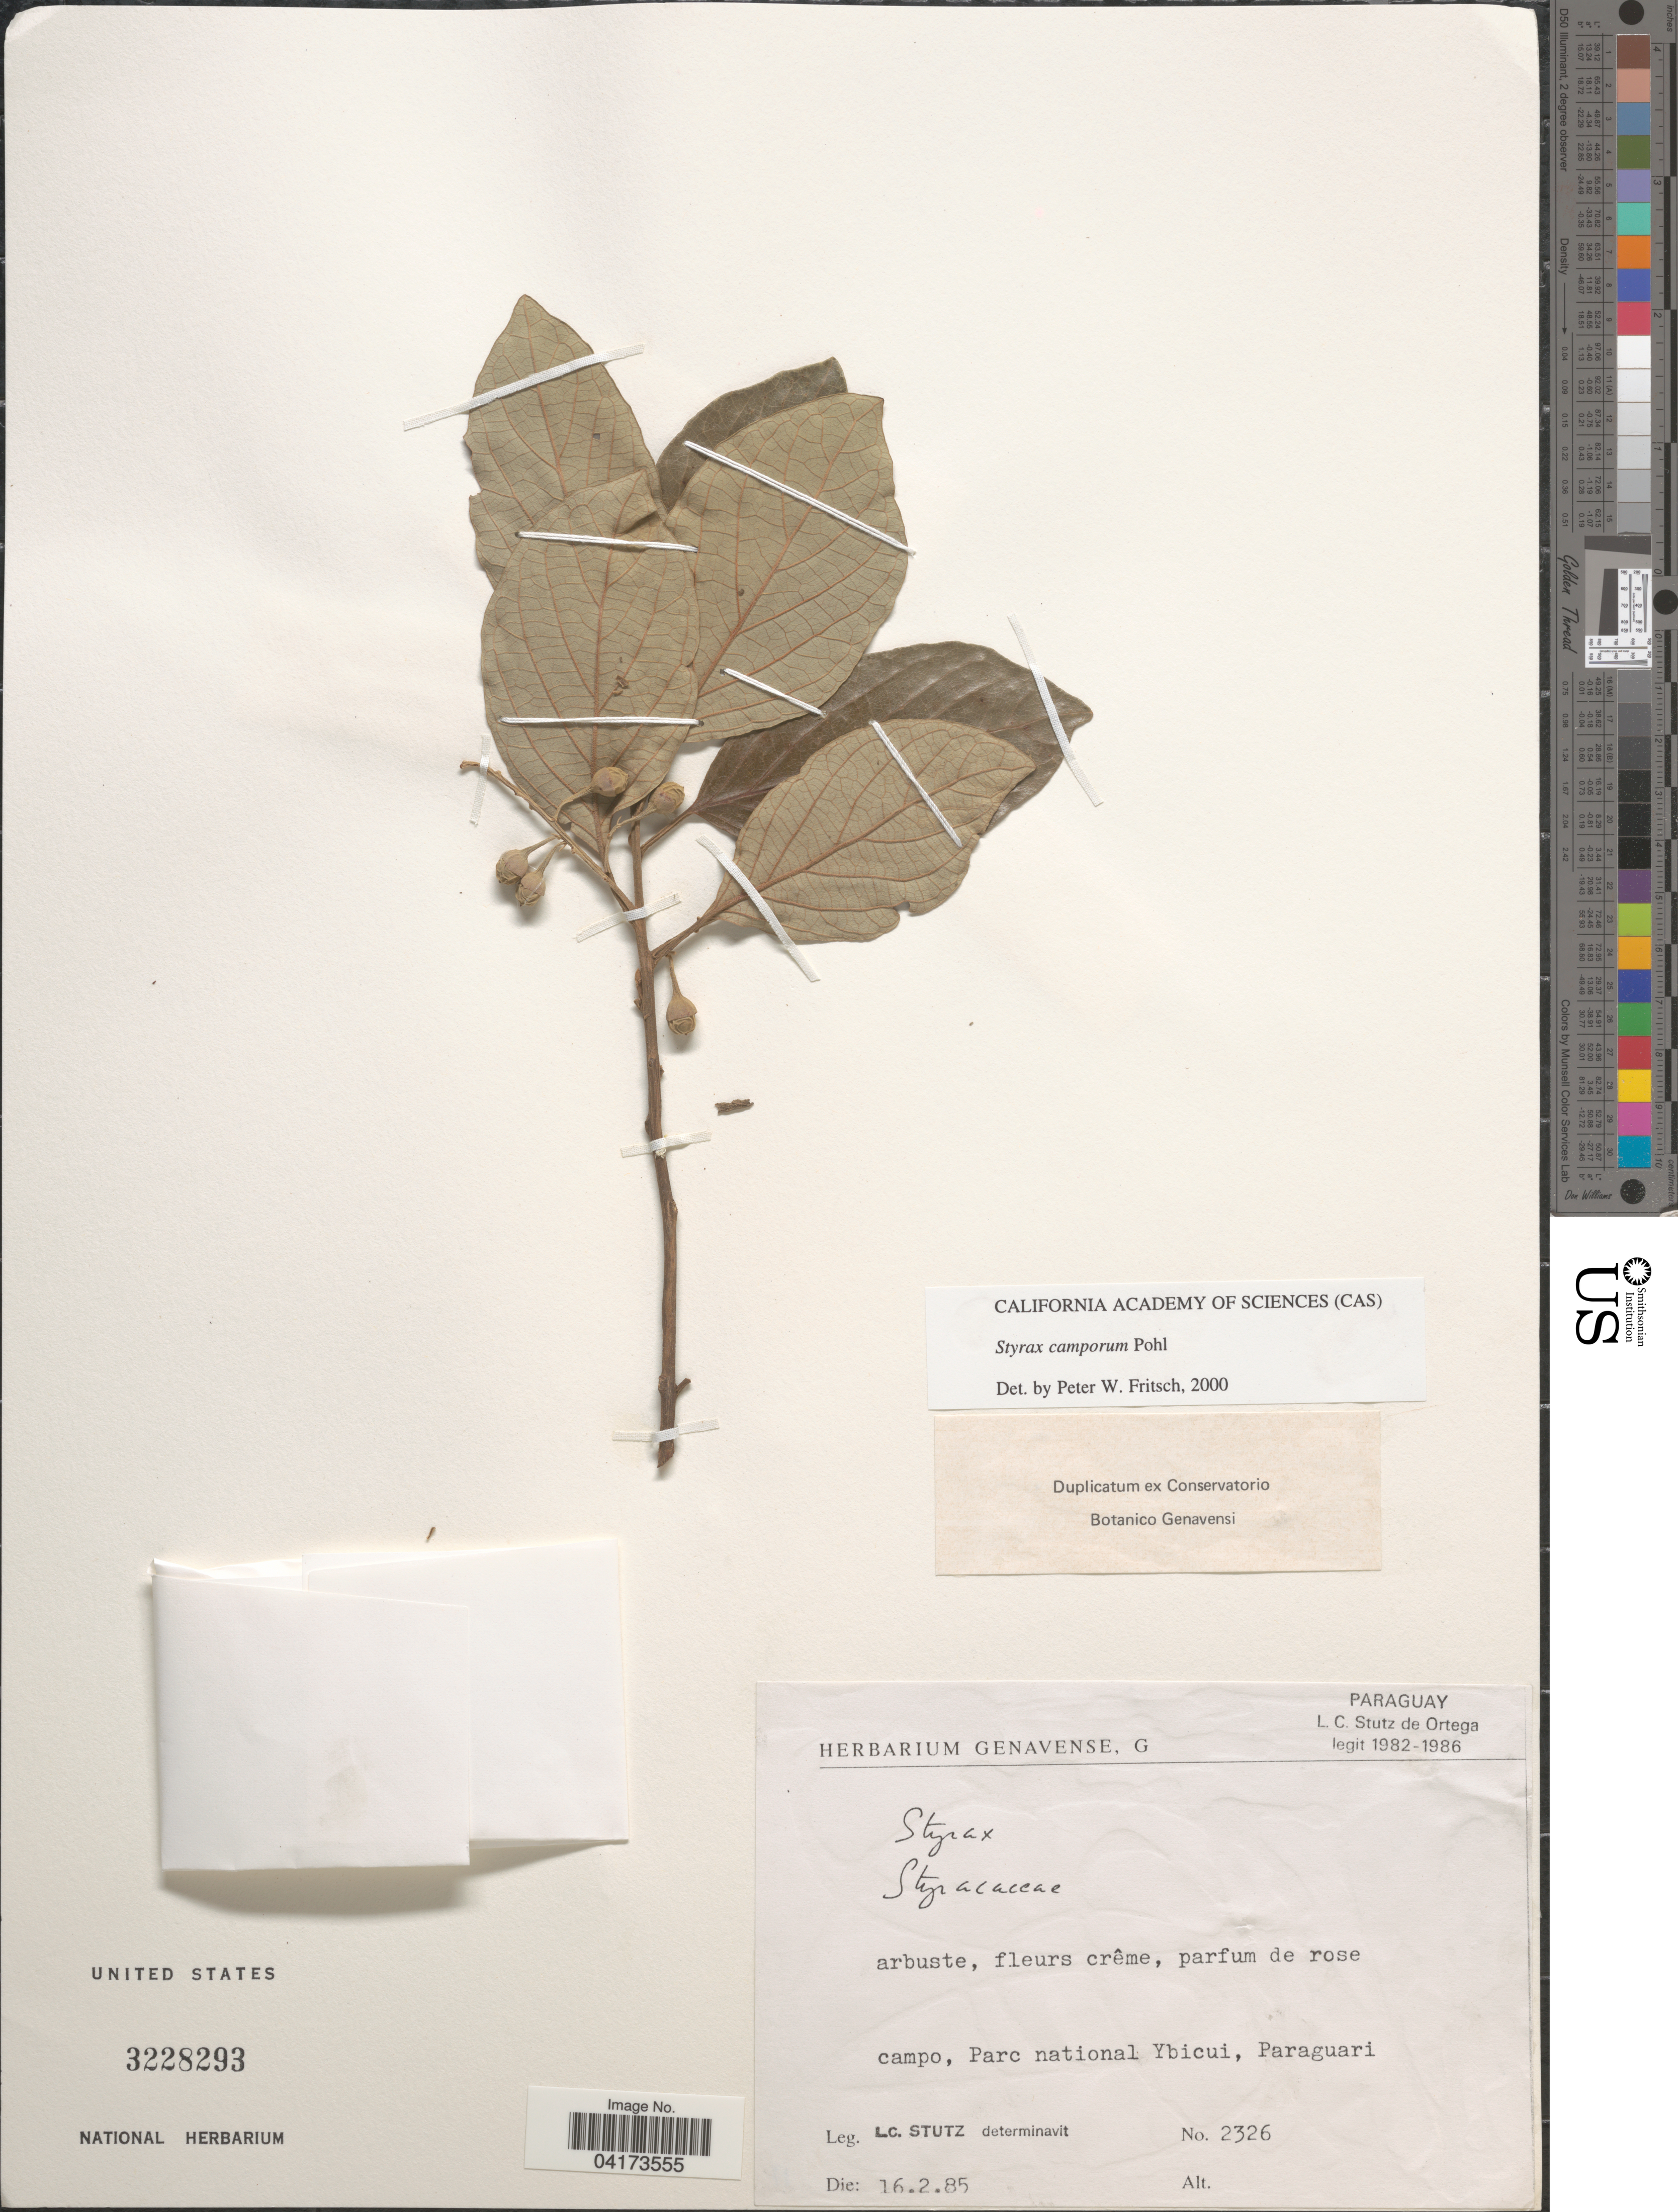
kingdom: Plantae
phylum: Tracheophyta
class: Magnoliopsida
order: Ericales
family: Styracaceae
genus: Styrax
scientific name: Styrax camporum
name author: Pohl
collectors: L. C. Stutz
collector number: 2326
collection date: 1985-02-16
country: Paraguay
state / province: Paraguari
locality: Campo, Parc national Ybicui.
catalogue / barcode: US 3228293